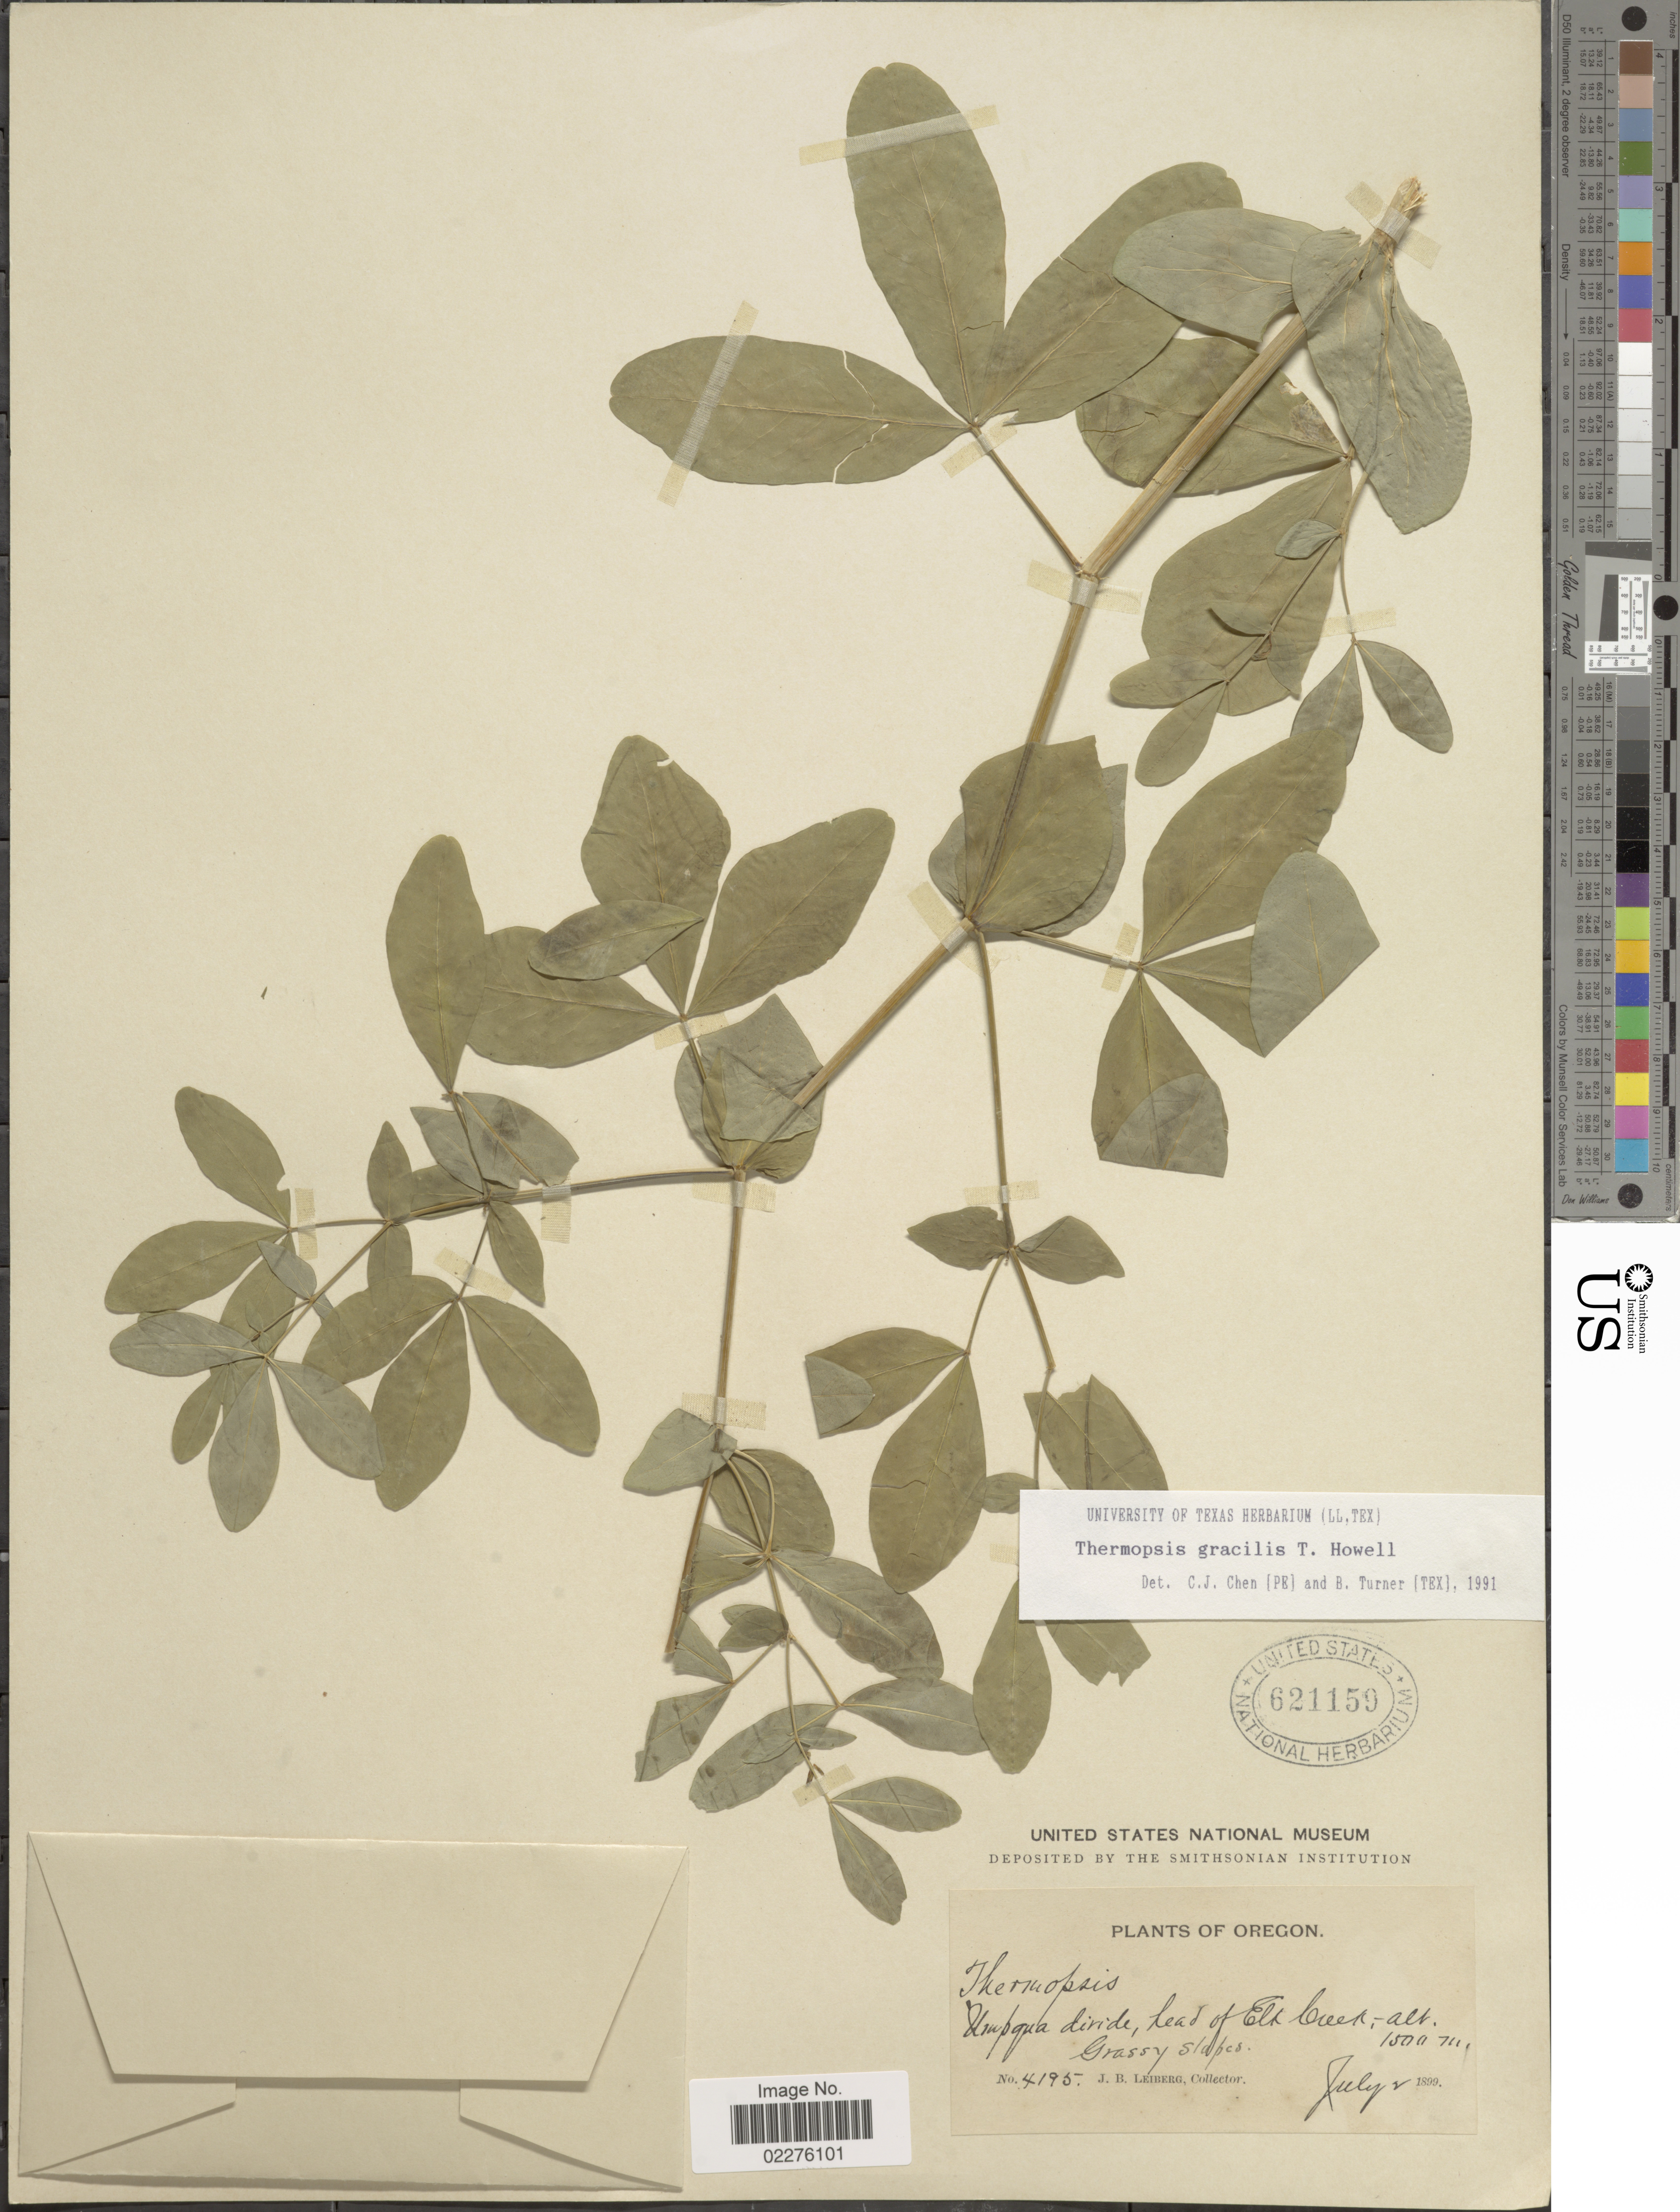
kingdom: Plantae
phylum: Tracheophyta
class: Magnoliopsida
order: Fabales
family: Fabaceae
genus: Thermopsis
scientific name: Thermopsis gracilis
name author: Howell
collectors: J. B. Leiberg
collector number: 4195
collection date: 1899-07-02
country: United States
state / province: Oregon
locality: Umpqua divide, head of Elk Creek;Grassy slopes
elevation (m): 1500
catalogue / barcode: US 621159